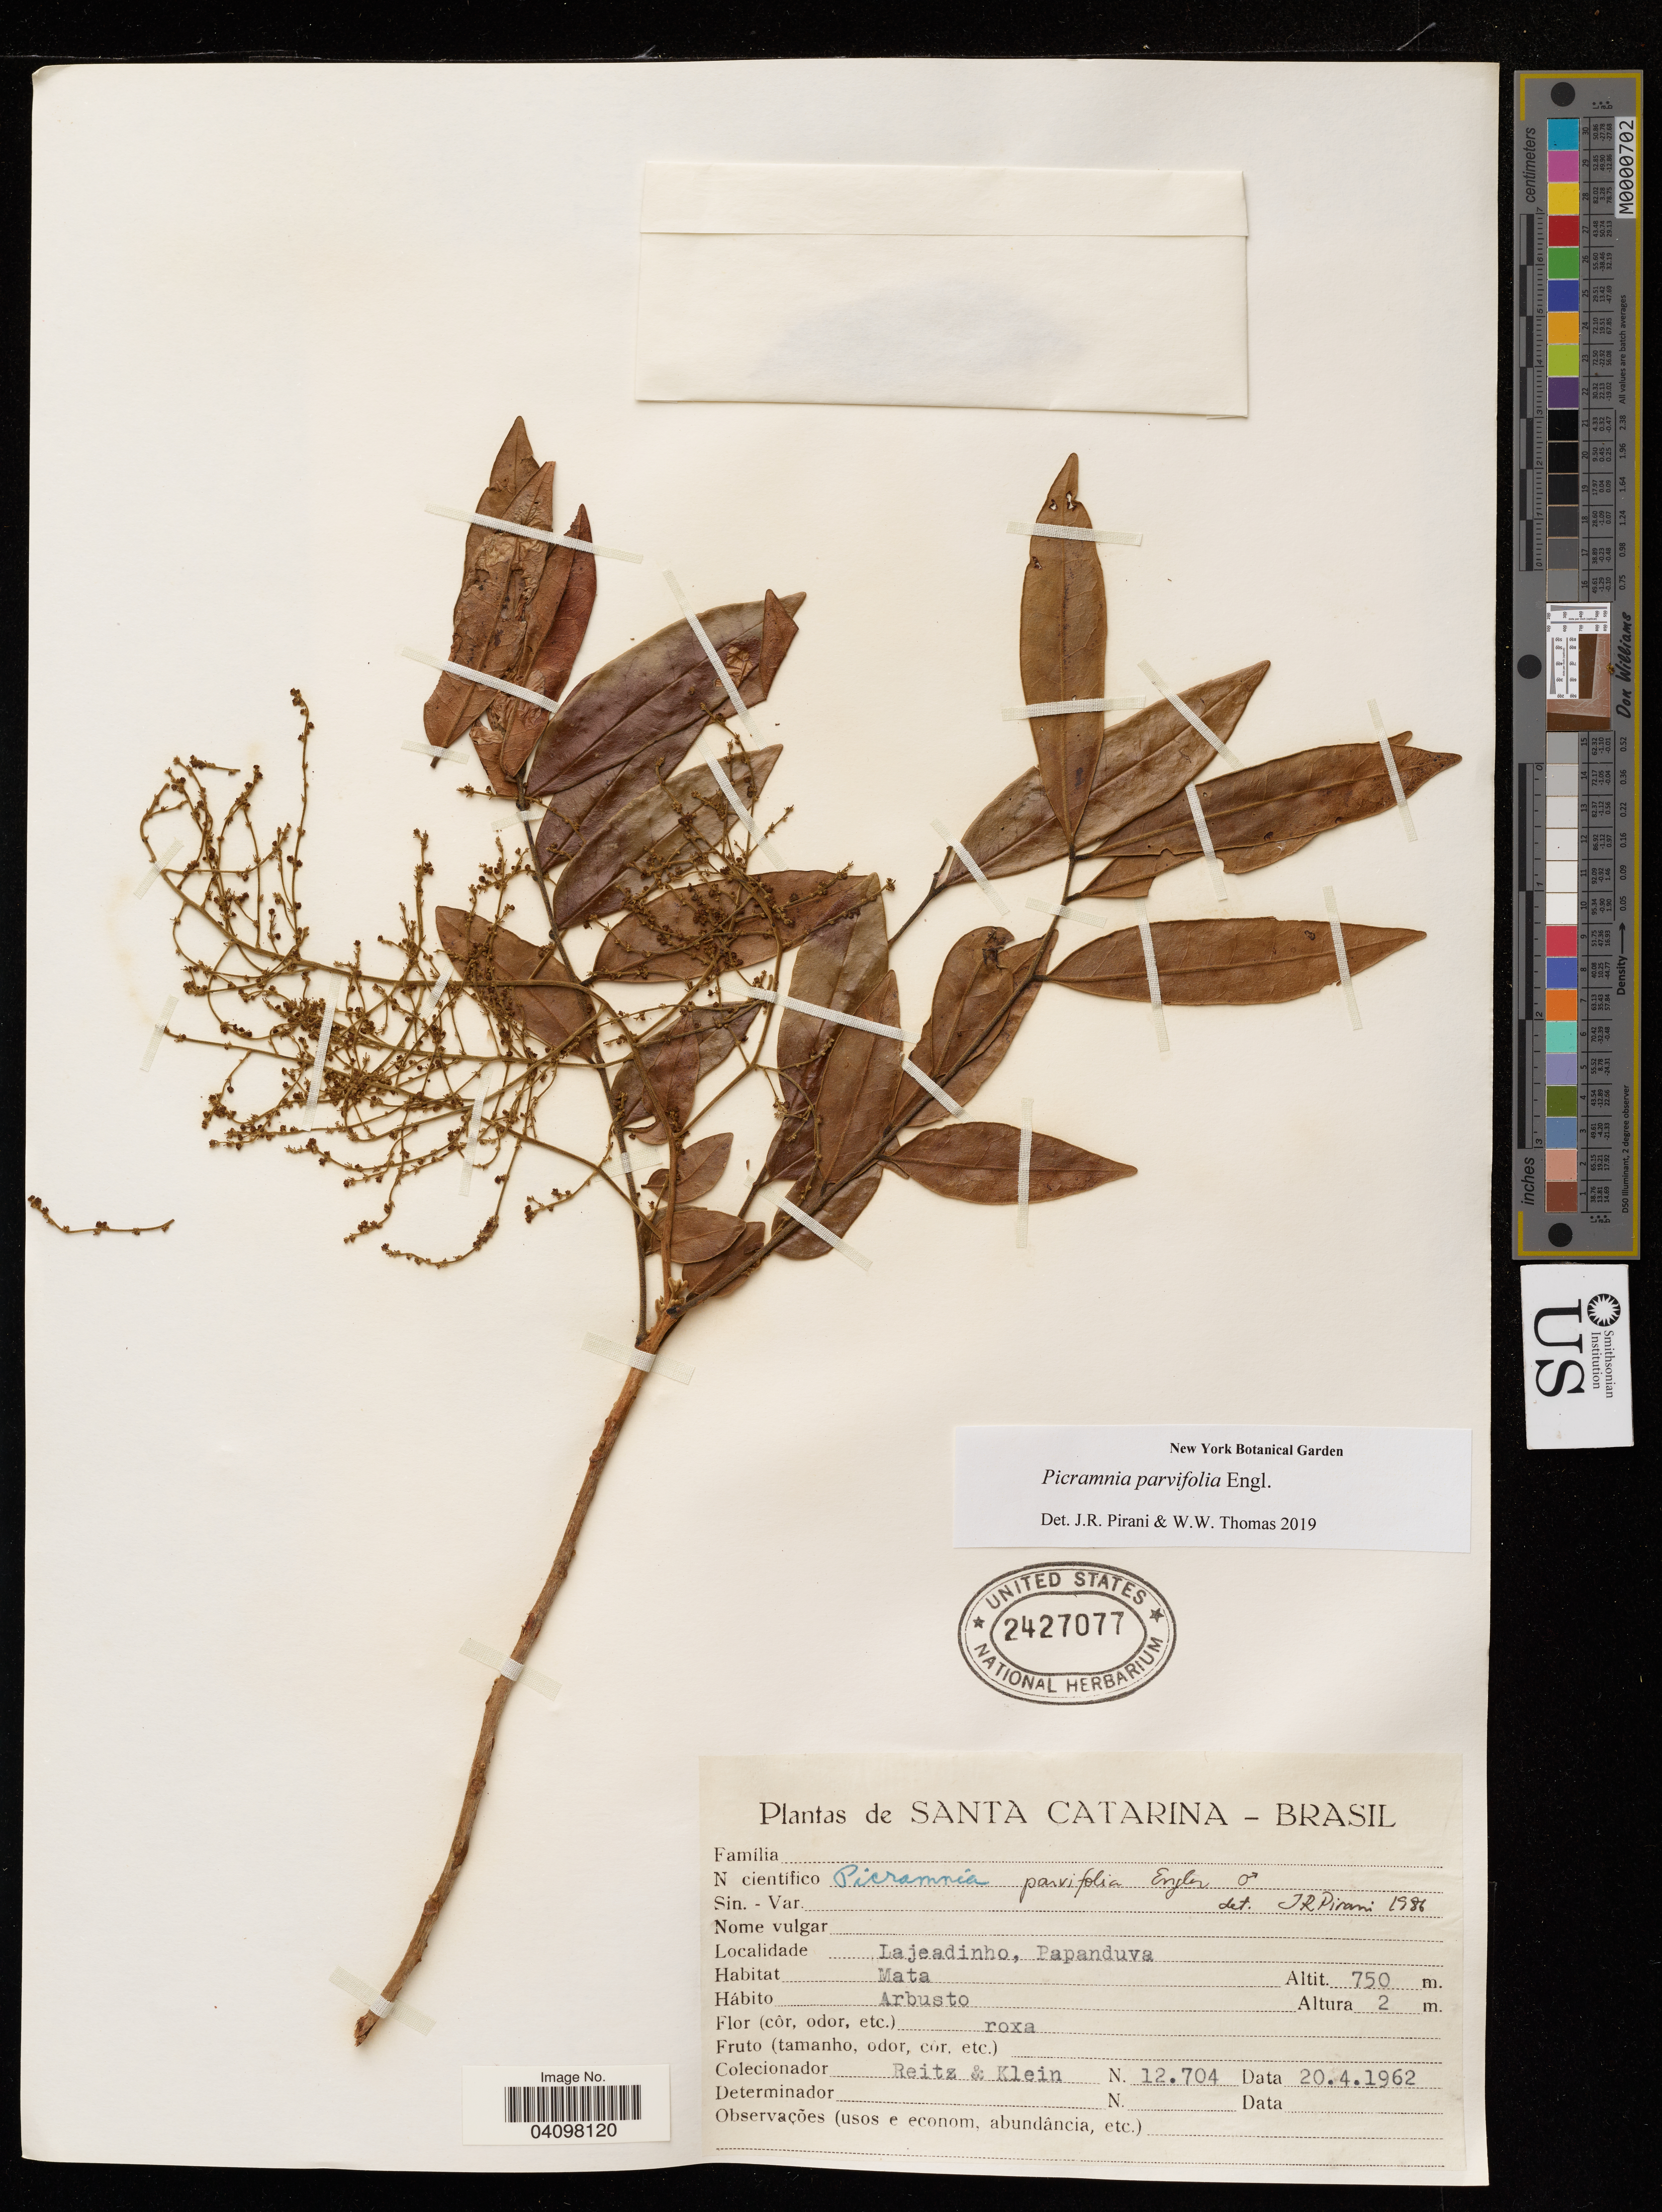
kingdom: Plantae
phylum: Tracheophyta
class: Magnoliopsida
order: Picramniales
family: Picramniaceae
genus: Picramnia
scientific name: Picramnia parvifolia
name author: Engl.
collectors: Reitz & Klein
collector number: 12.704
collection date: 1962-04-20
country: Brazil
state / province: Santa Catarina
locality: Lajeadinho, Papanduva.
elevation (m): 750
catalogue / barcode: US 2427077